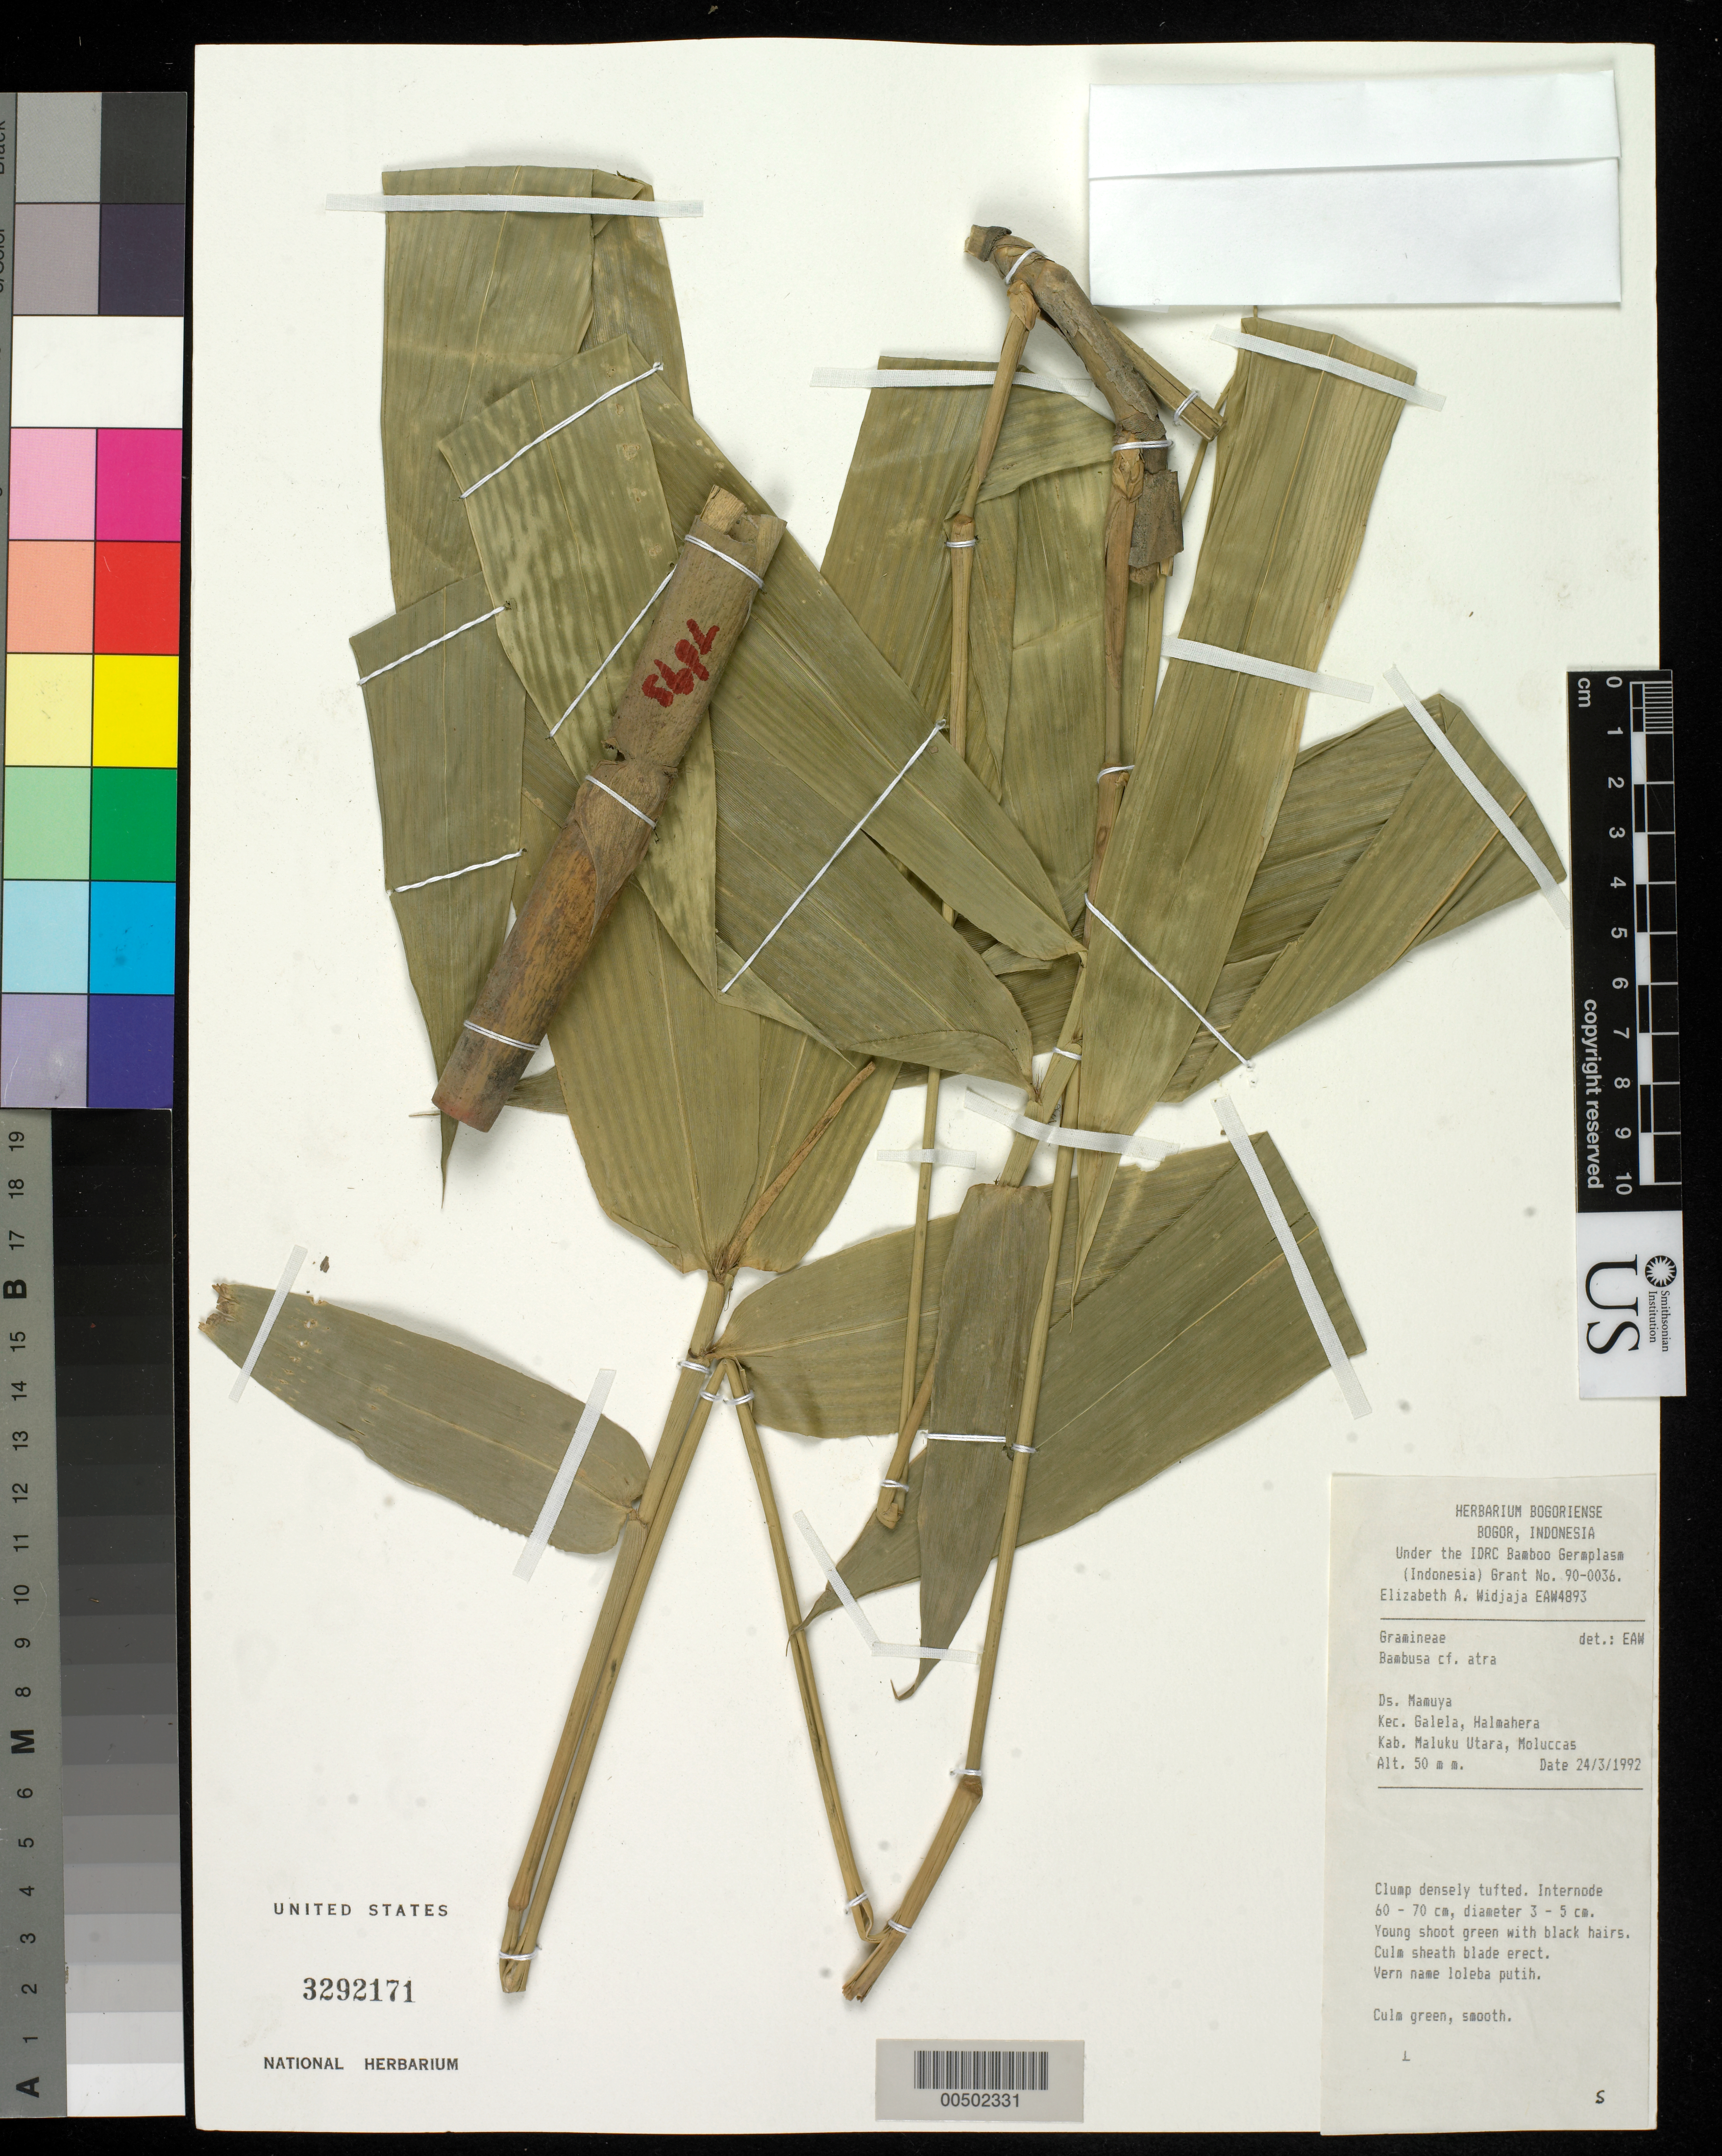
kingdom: Plantae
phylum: Tracheophyta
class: Liliopsida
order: Poales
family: Poaceae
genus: Neololeba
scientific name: Neololeba atra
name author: (Lindl.) Widjaja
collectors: E. A. Widjaja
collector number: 4893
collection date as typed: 24 Mar 1993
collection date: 1993-03-24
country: Indonesia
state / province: Maluku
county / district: Maluku Utara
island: Halmahera Island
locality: Ds. mamuya, kec. galela, halmahera, kab. maluku utara [Moluccas]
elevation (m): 50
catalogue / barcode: US 3292171